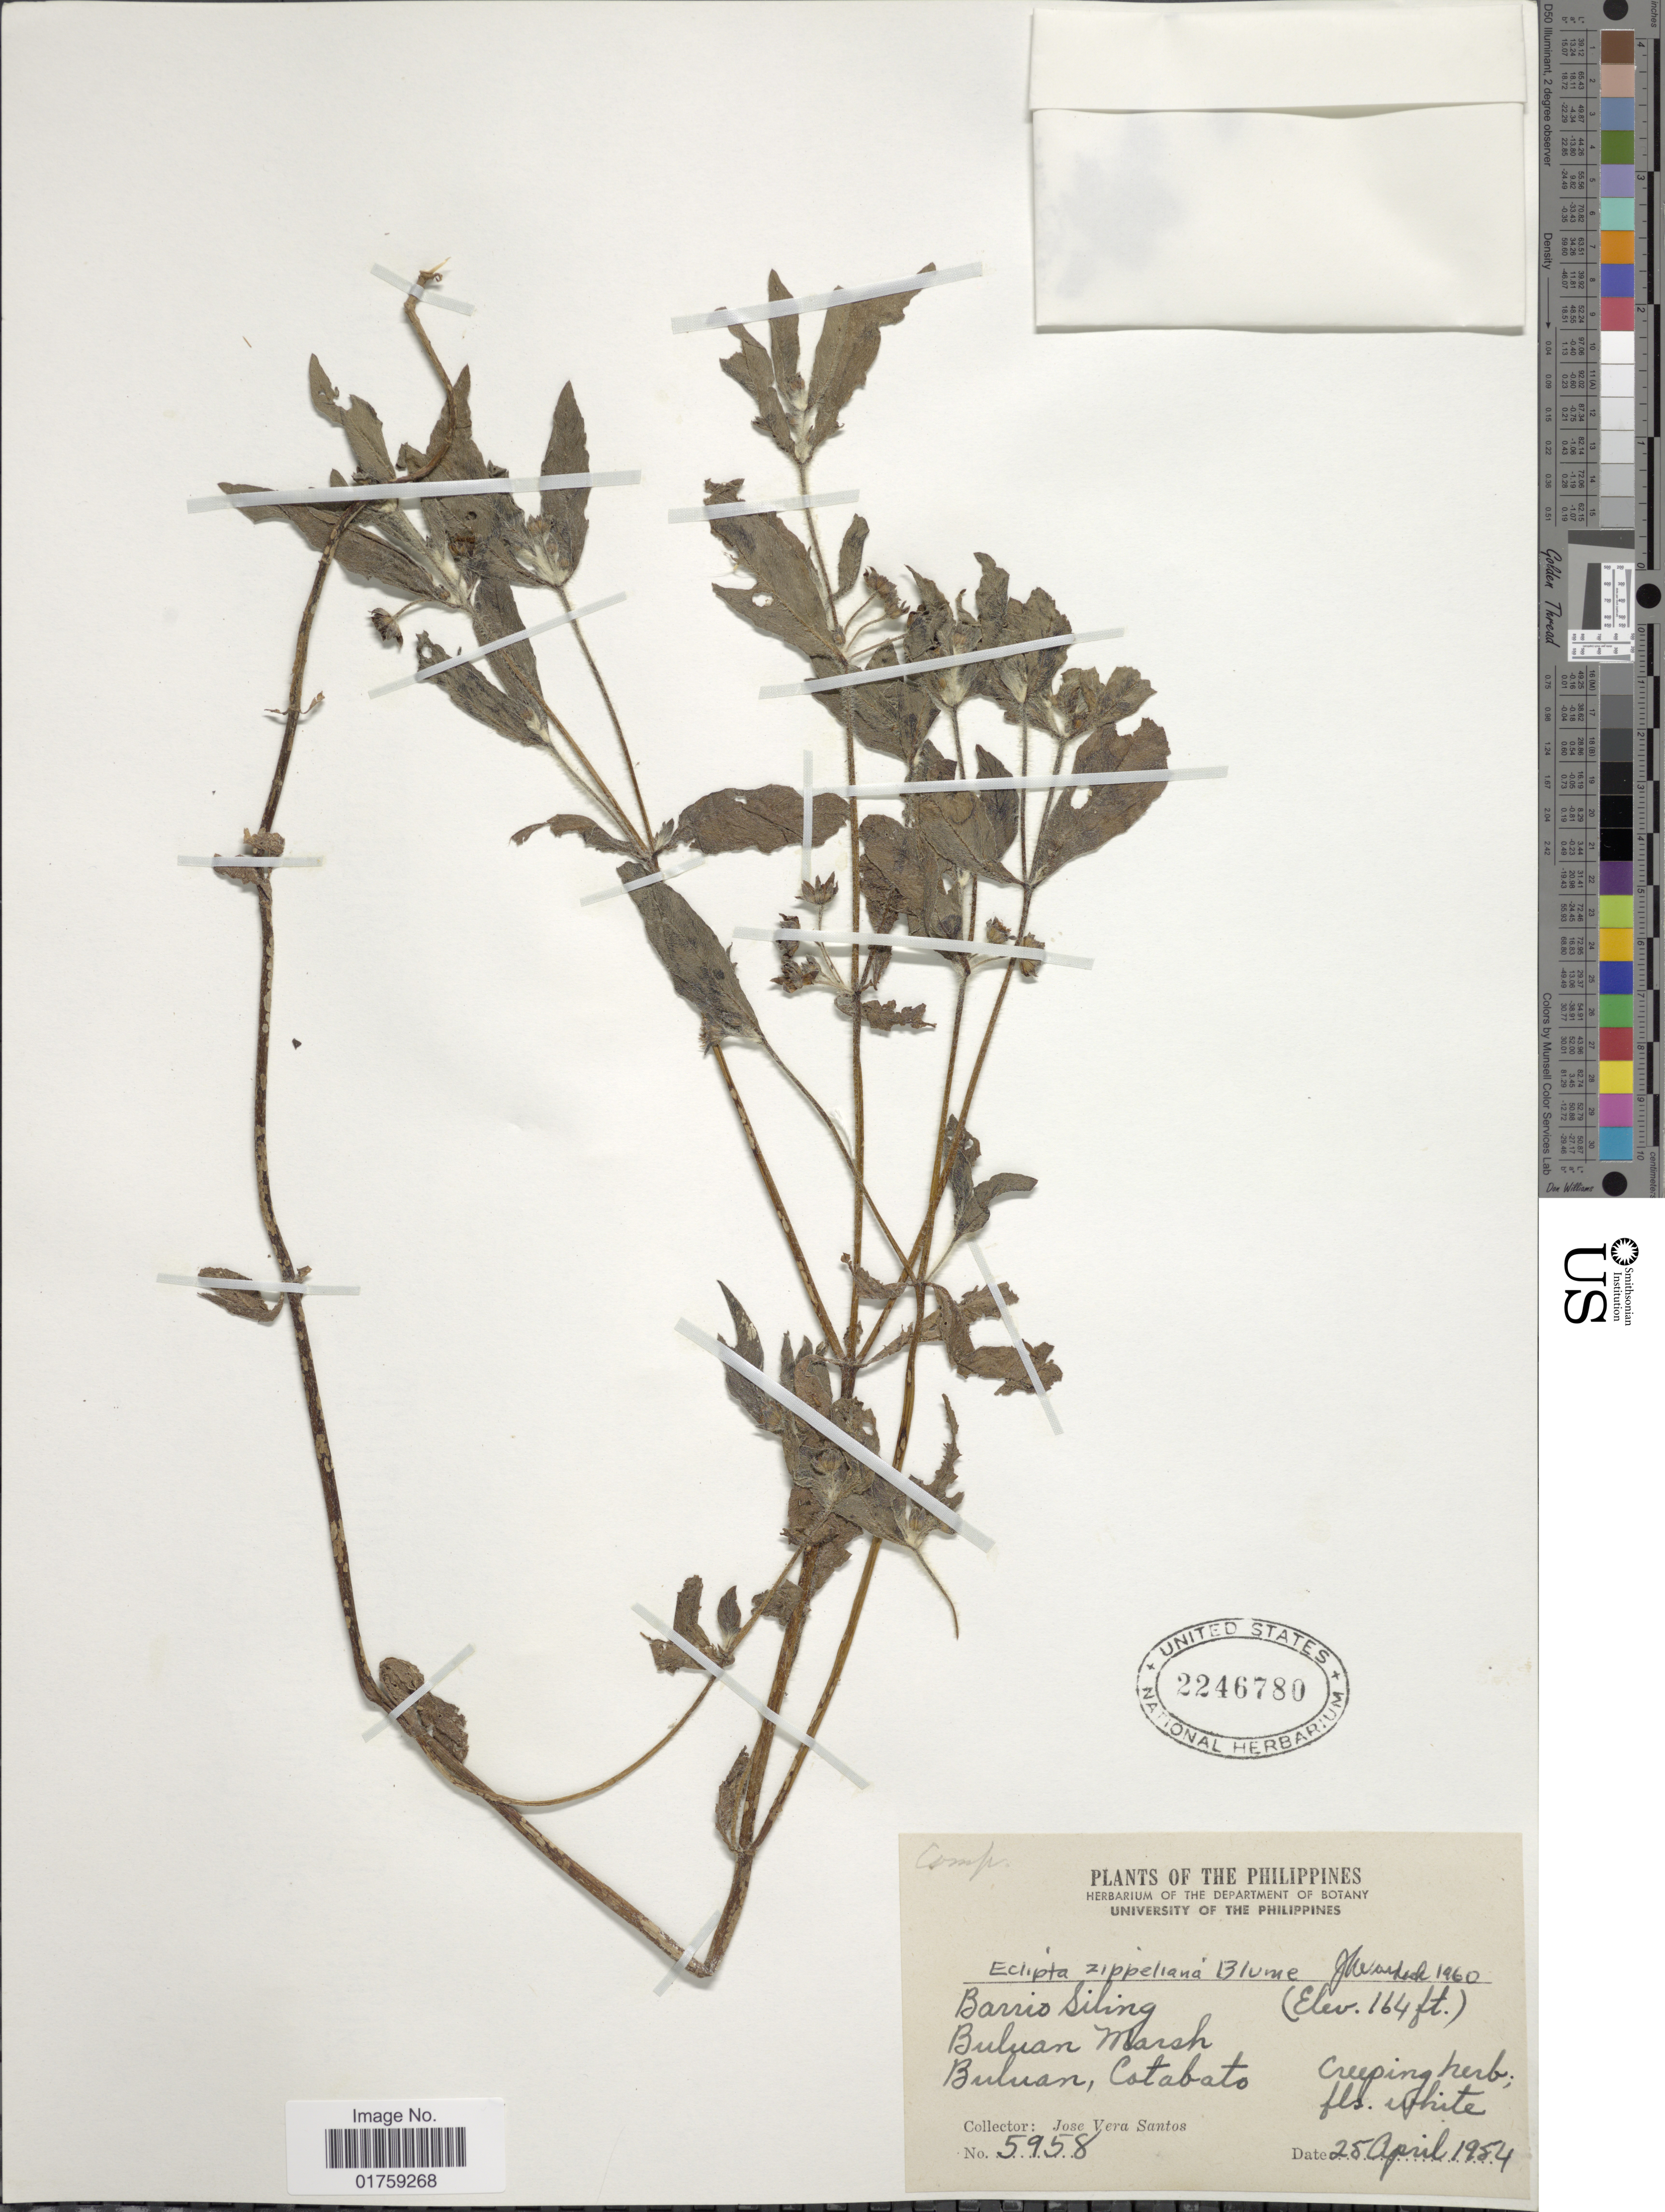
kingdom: Plantae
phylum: Tracheophyta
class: Magnoliopsida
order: Asterales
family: Asteraceae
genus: Eclipta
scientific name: Eclipta zippeliana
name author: Blume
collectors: J. V. Santos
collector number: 5958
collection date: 1954-04-25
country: Philippines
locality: The Philippines. Barrio siling. Buluan Marsh. Buluan, Cotobato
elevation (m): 50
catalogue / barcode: US 2246780